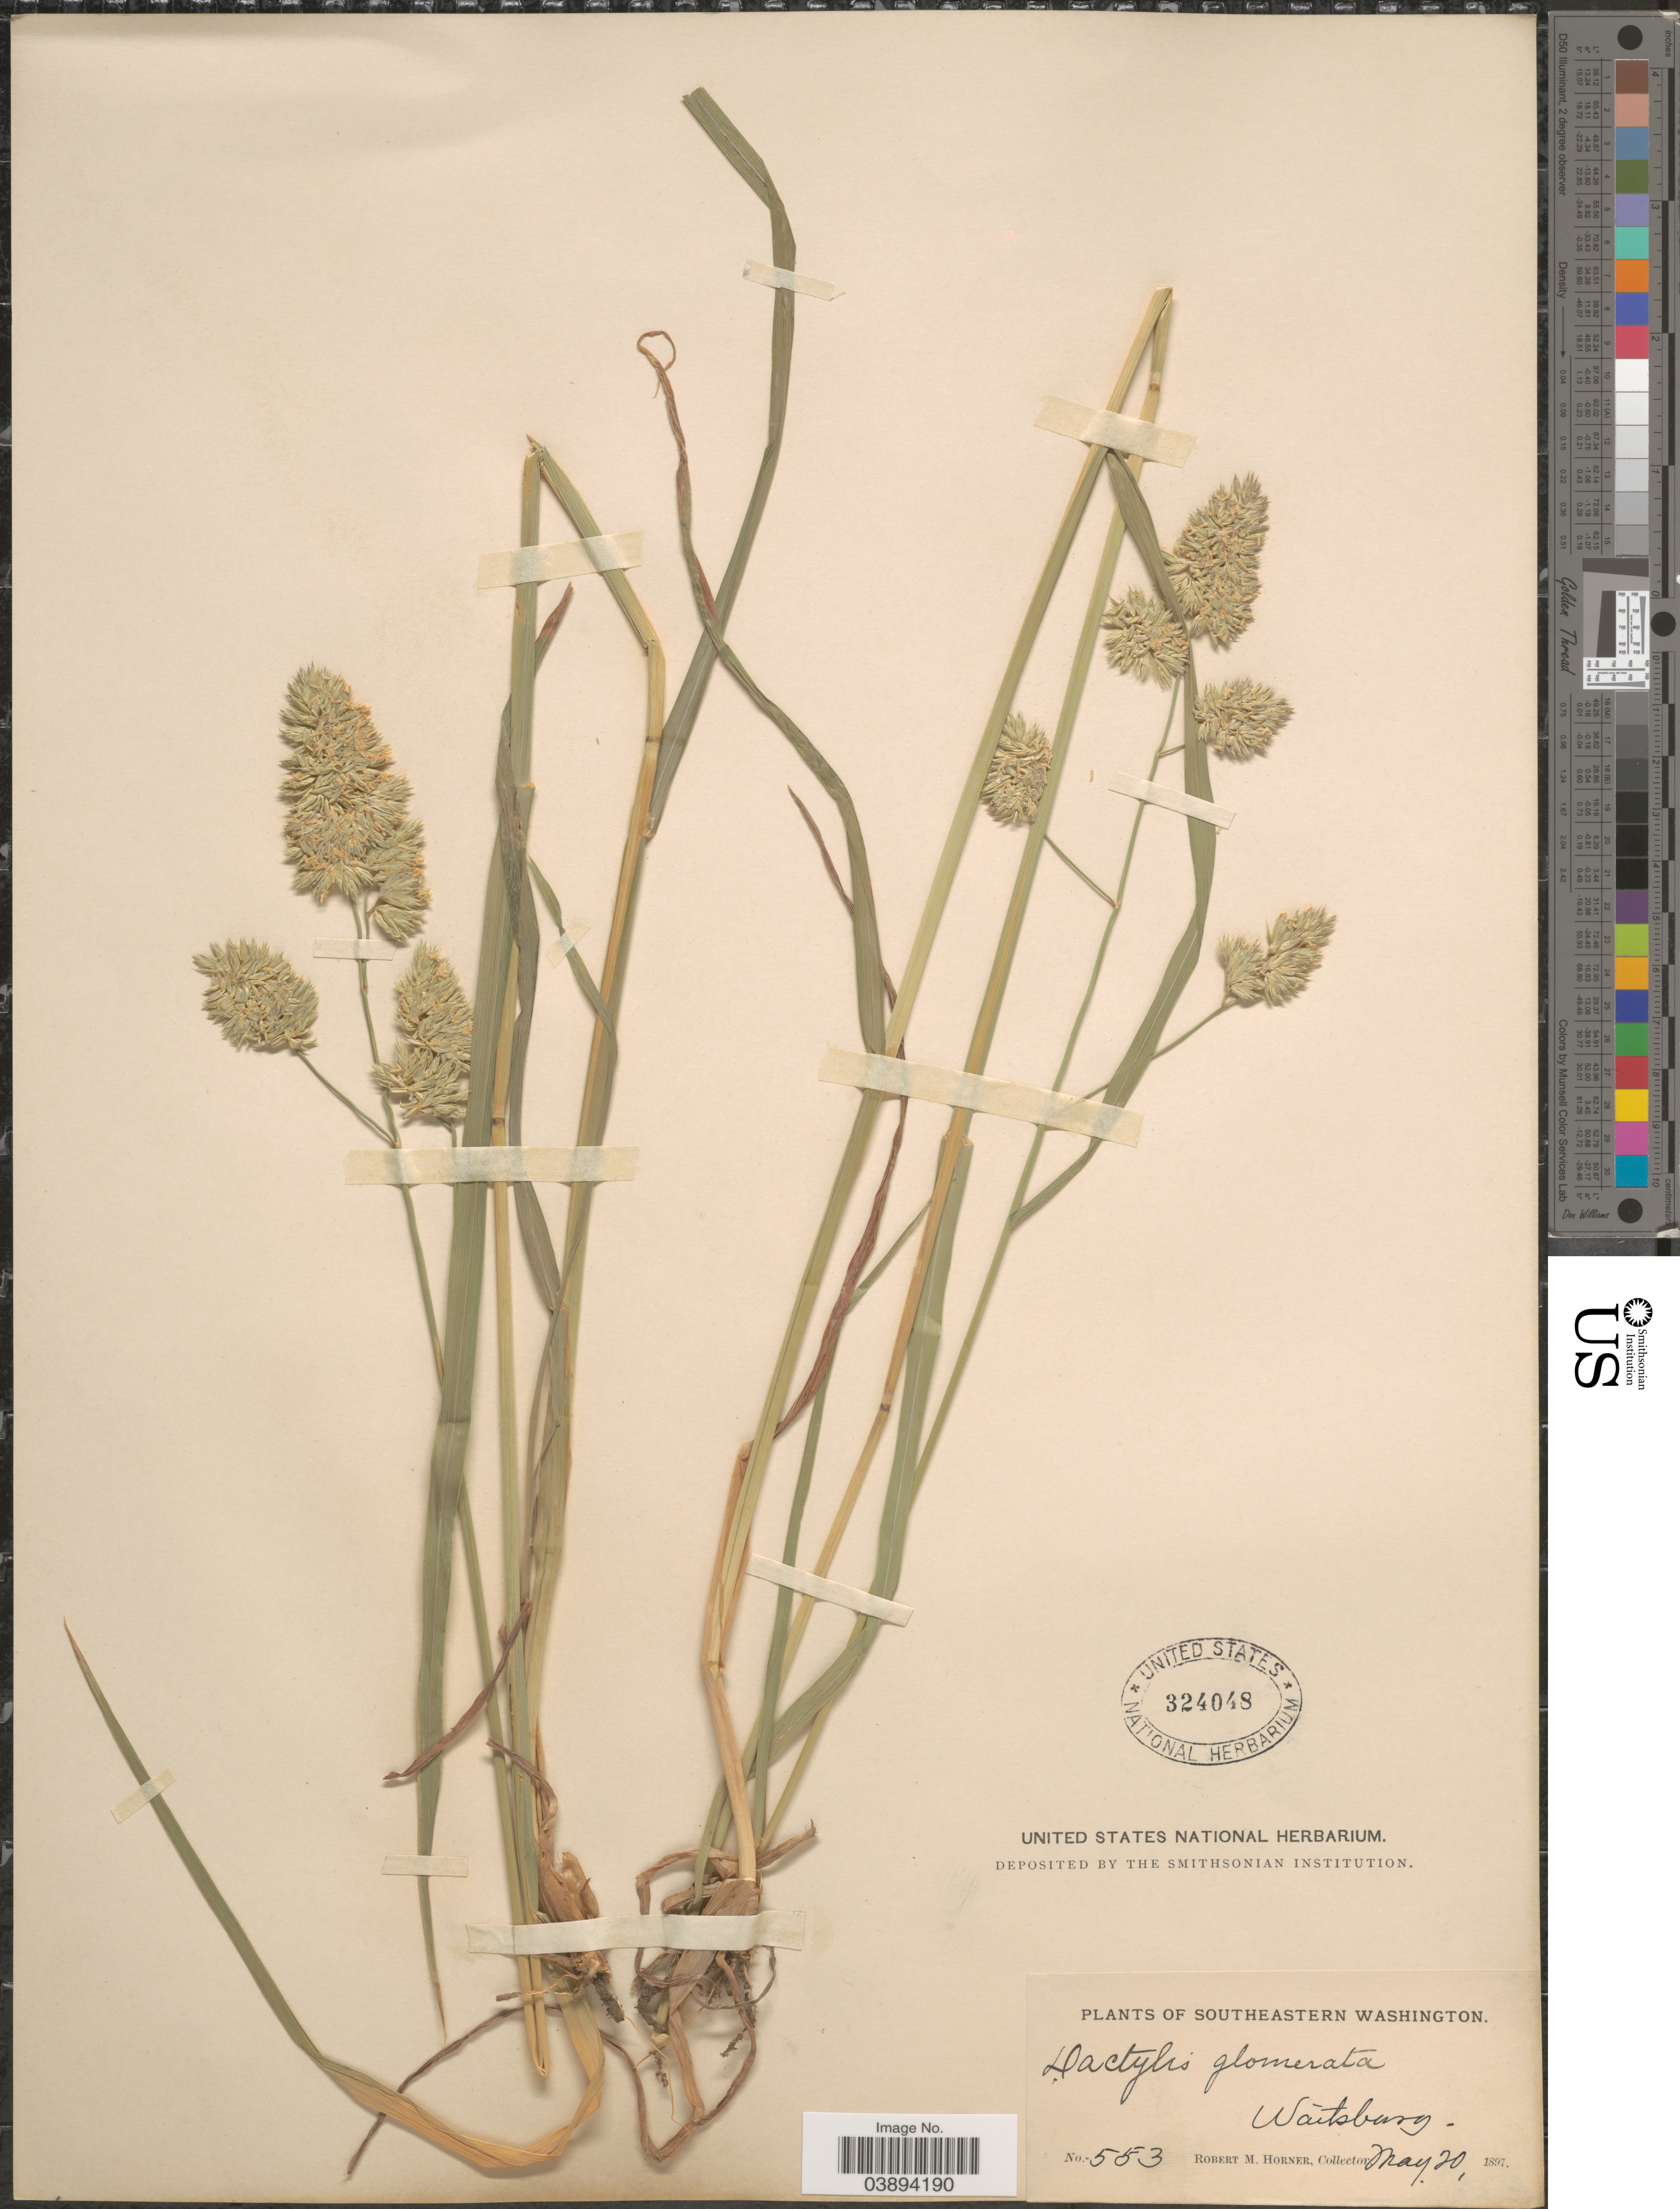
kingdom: Plantae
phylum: Tracheophyta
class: Liliopsida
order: Poales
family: Poaceae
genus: Dactylis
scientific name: Dactylis glomerata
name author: L.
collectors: R. Horner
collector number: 553*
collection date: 1897-05-20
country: United States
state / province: Washington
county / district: Walla Walla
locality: Southeastern Washington. Waitsburg.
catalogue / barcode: US 324048